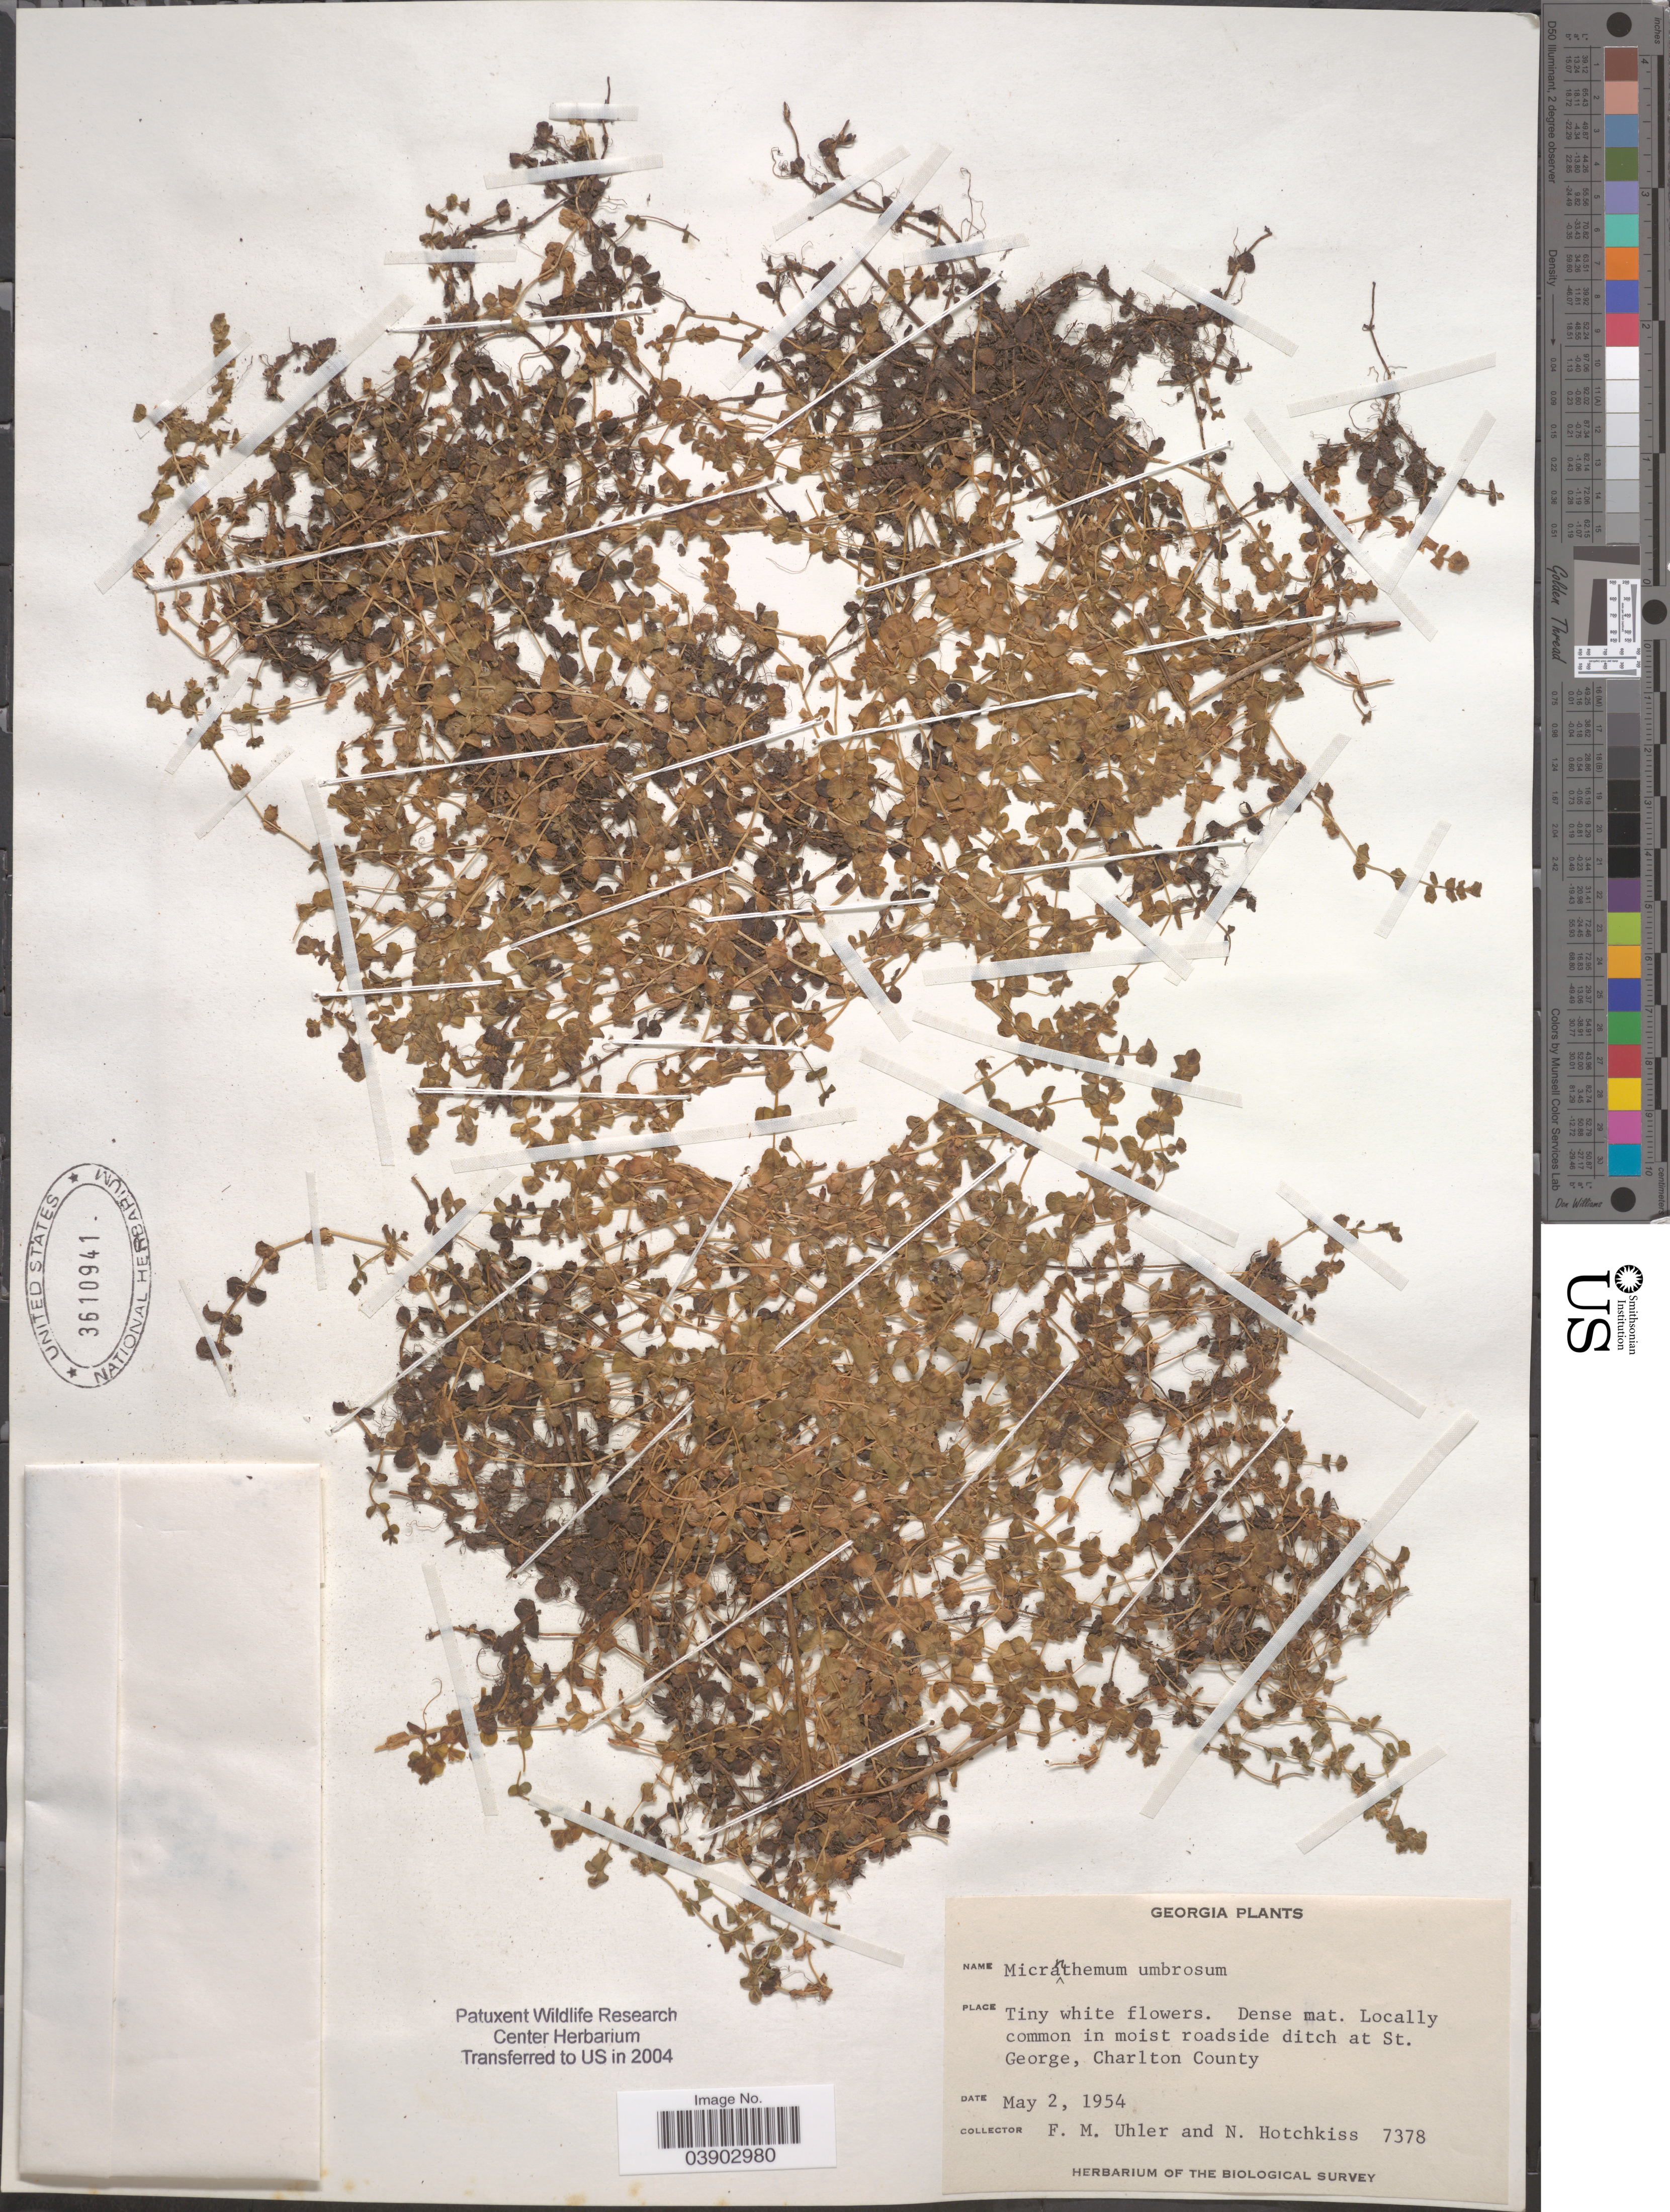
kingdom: Plantae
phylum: Tracheophyta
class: Magnoliopsida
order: Lamiales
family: Linderniaceae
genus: Micranthemum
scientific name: Micranthemum umbrosum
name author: (J.F. Gmel.) S.F. Blake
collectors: F. M. Uhler & N. Hotchkiss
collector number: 7378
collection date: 1954-05-02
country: United States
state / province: Georgia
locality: In moist roadside ditch at St. George, Charlton County.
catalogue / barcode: US 3610941